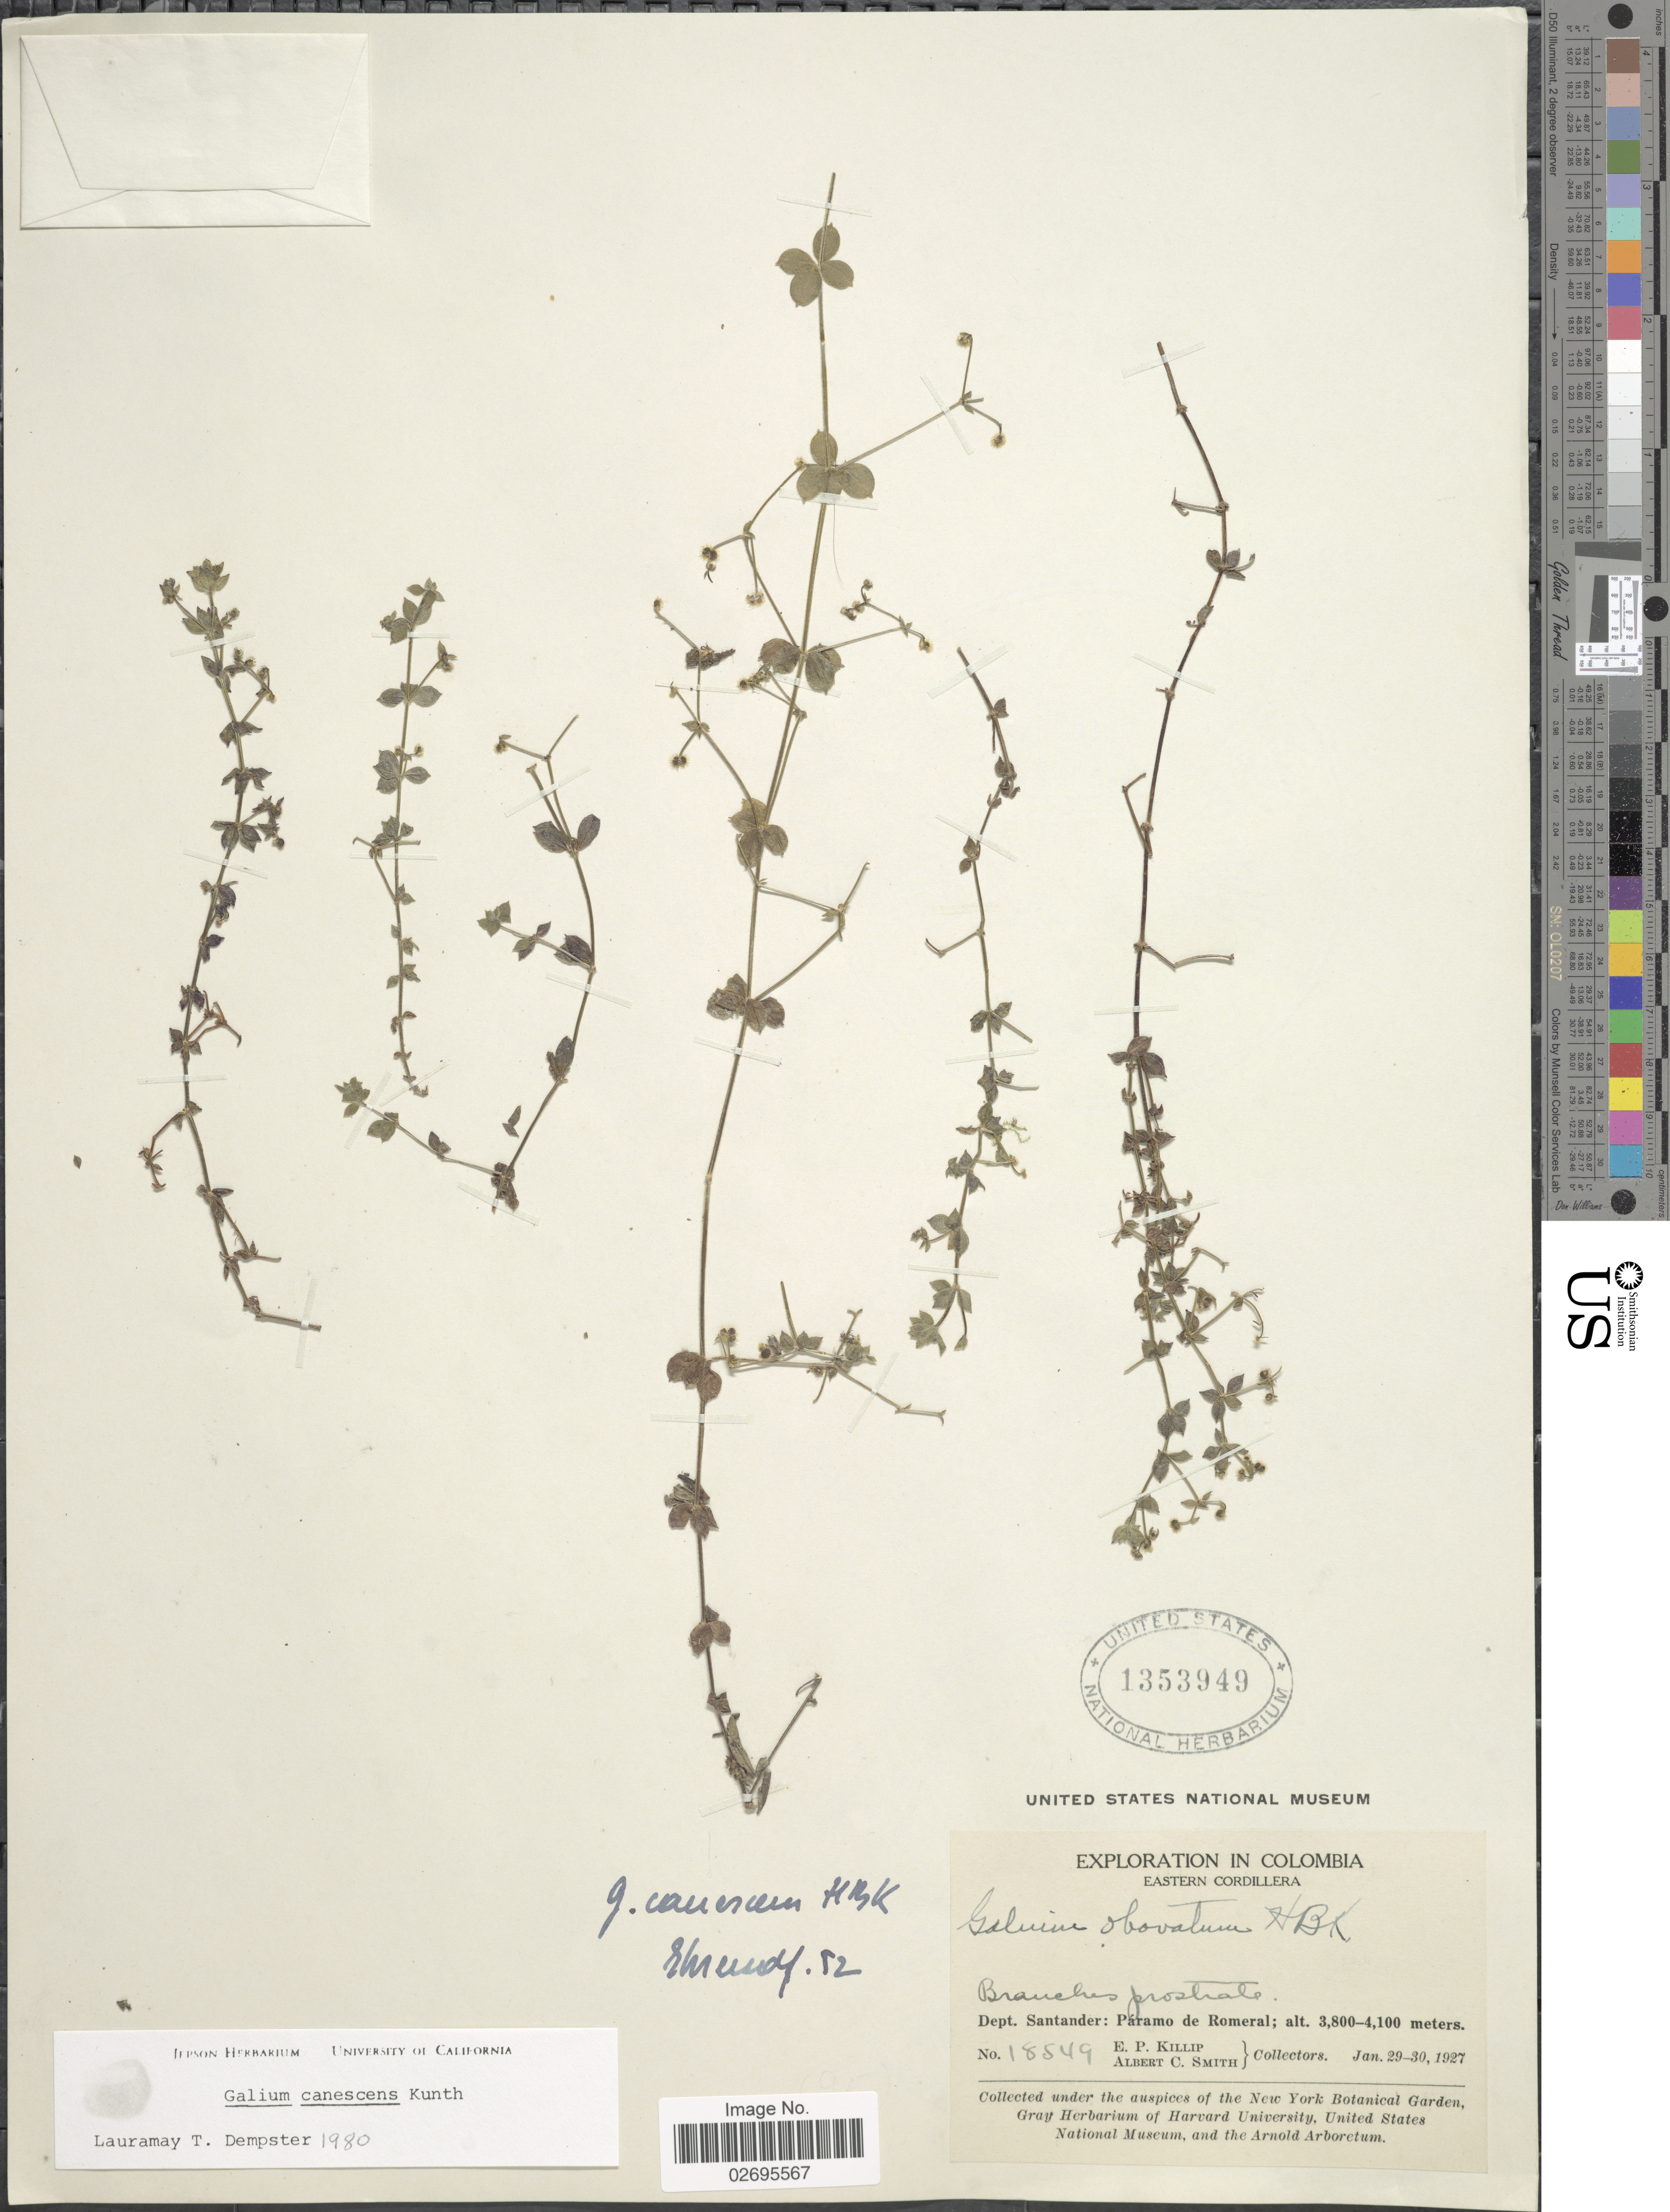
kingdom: Plantae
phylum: Tracheophyta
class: Magnoliopsida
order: Gentianales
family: Rubiaceae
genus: Galium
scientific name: Galium canescens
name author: Kunth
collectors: E. P. Killip & A. C. Smith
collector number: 18549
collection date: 1927-01-29/1927-01-30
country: Colombia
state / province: Santander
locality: Eastern Cordillera, Branches prostate, Dept. Santander: Páramo de Romeral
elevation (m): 3800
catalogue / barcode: US 1353949